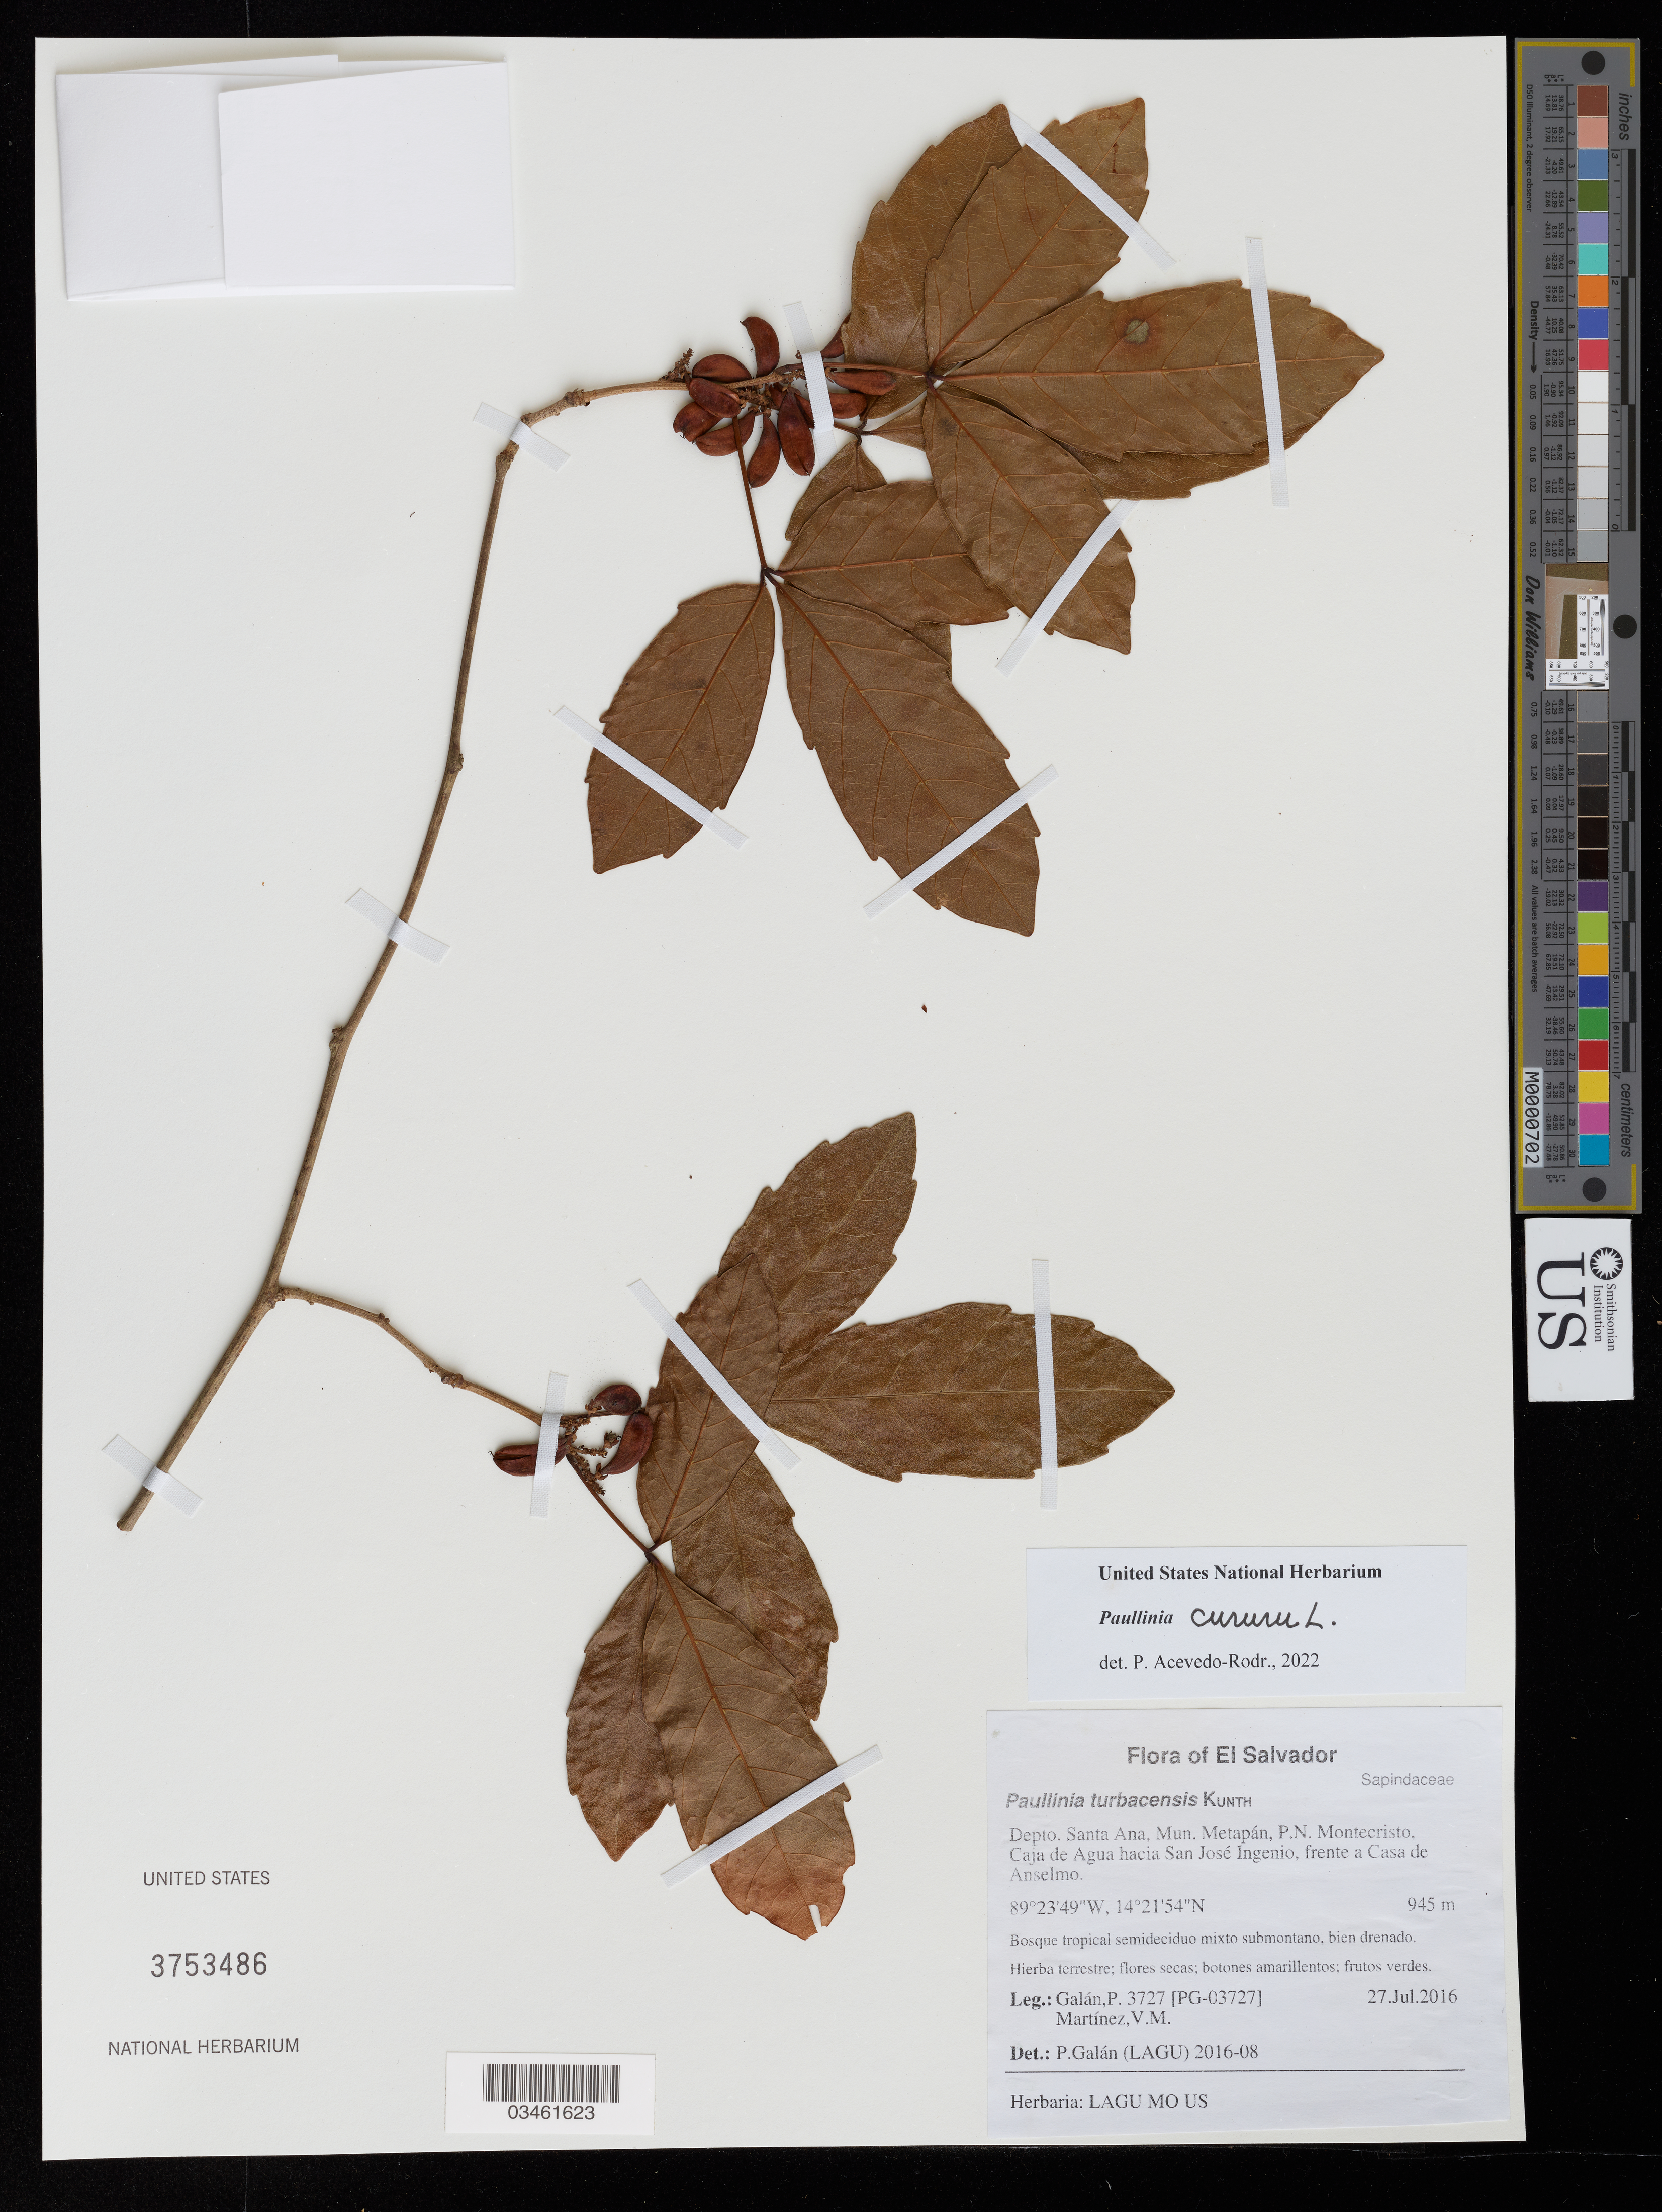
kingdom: Plantae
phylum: Tracheophyta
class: Magnoliopsida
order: Sapindales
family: Sapindaceae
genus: Paullinia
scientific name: Paullinia cururu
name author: L.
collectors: P. Galan & V. M. Martínez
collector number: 3727 [PG-03727]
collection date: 2016-07-27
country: El Salvador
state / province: Santa Ana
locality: Depto. Santa Ana, Mun. Metapán, P. N. Montecristo, Caja de Agua hacia San José Ingenio, frente a Casa de Anselmo.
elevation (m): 845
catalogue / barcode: US 3753486